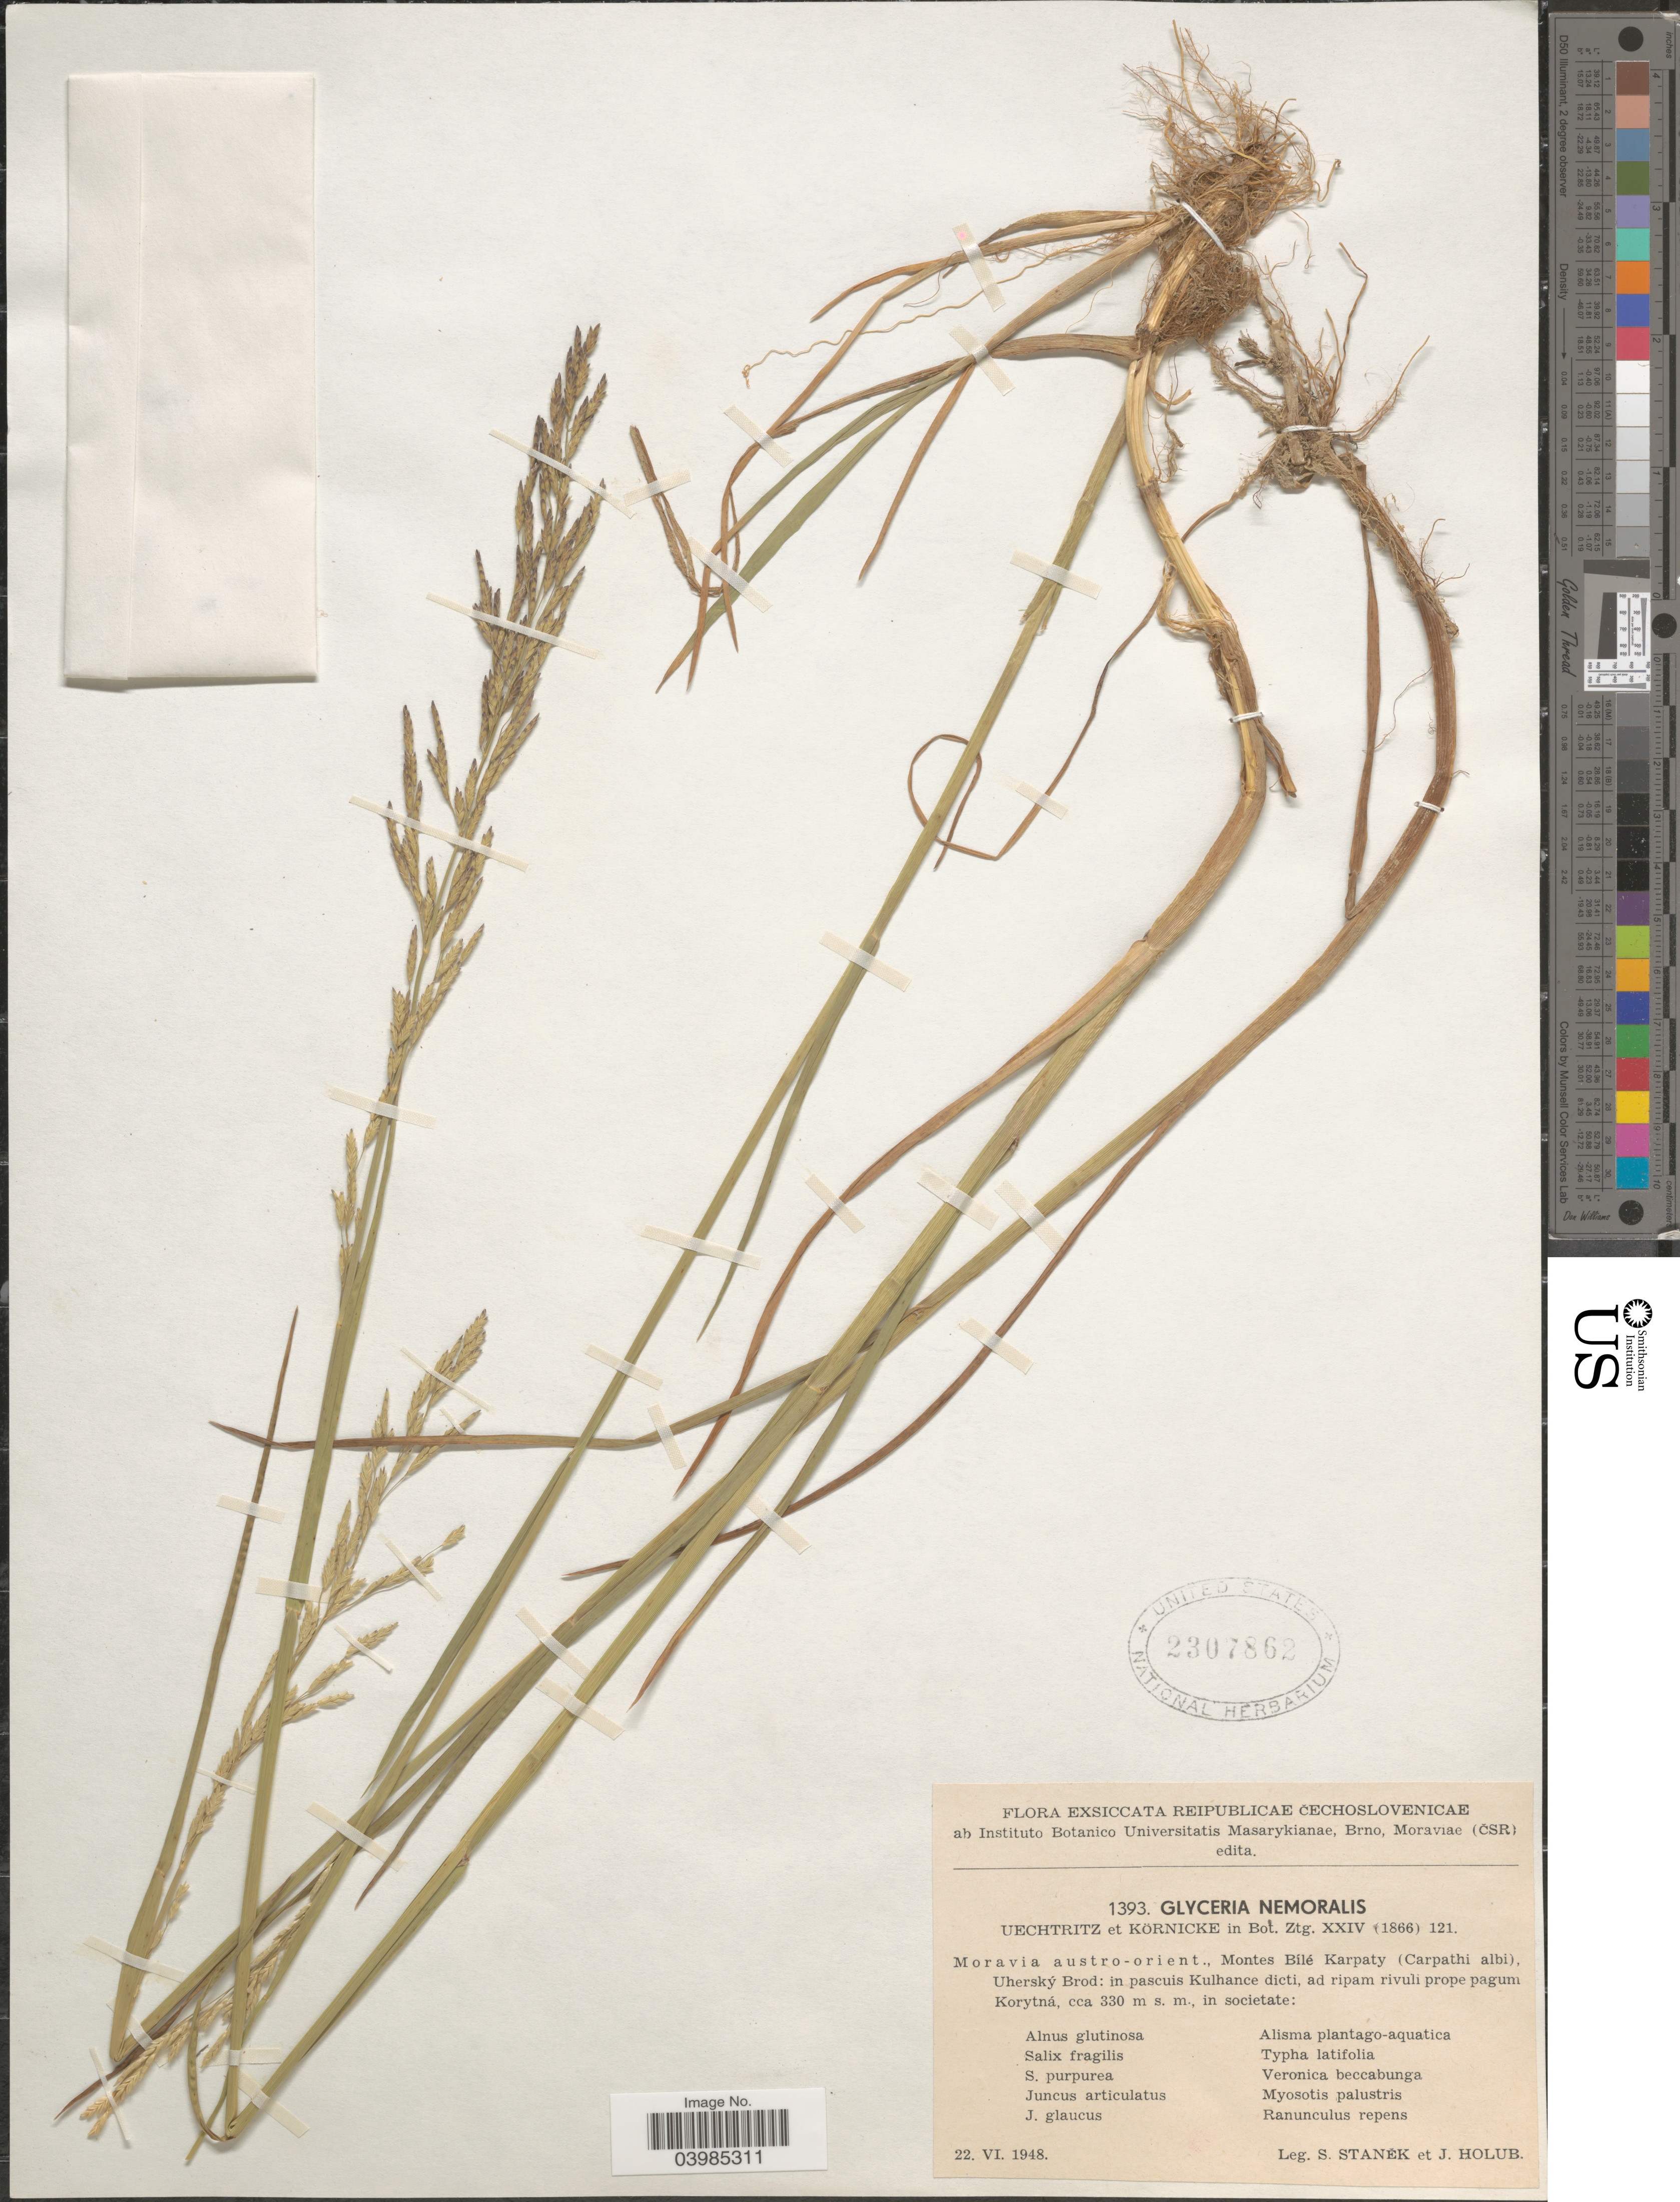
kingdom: Plantae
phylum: Tracheophyta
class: Liliopsida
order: Poales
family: Poaceae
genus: Glyceria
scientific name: Glyceria nemoralis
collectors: S. Stanek & J. Holub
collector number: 1393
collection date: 1948-06-22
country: Czechia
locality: Čechoslovenicae. Moravia austro-orient., Montes Bílé Karpaty (Carpathi albi), Uherský Brod: in pascuis Kulhance dicti, ad ripam rivuli prope pagum Korytná.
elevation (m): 330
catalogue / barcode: US 2307862